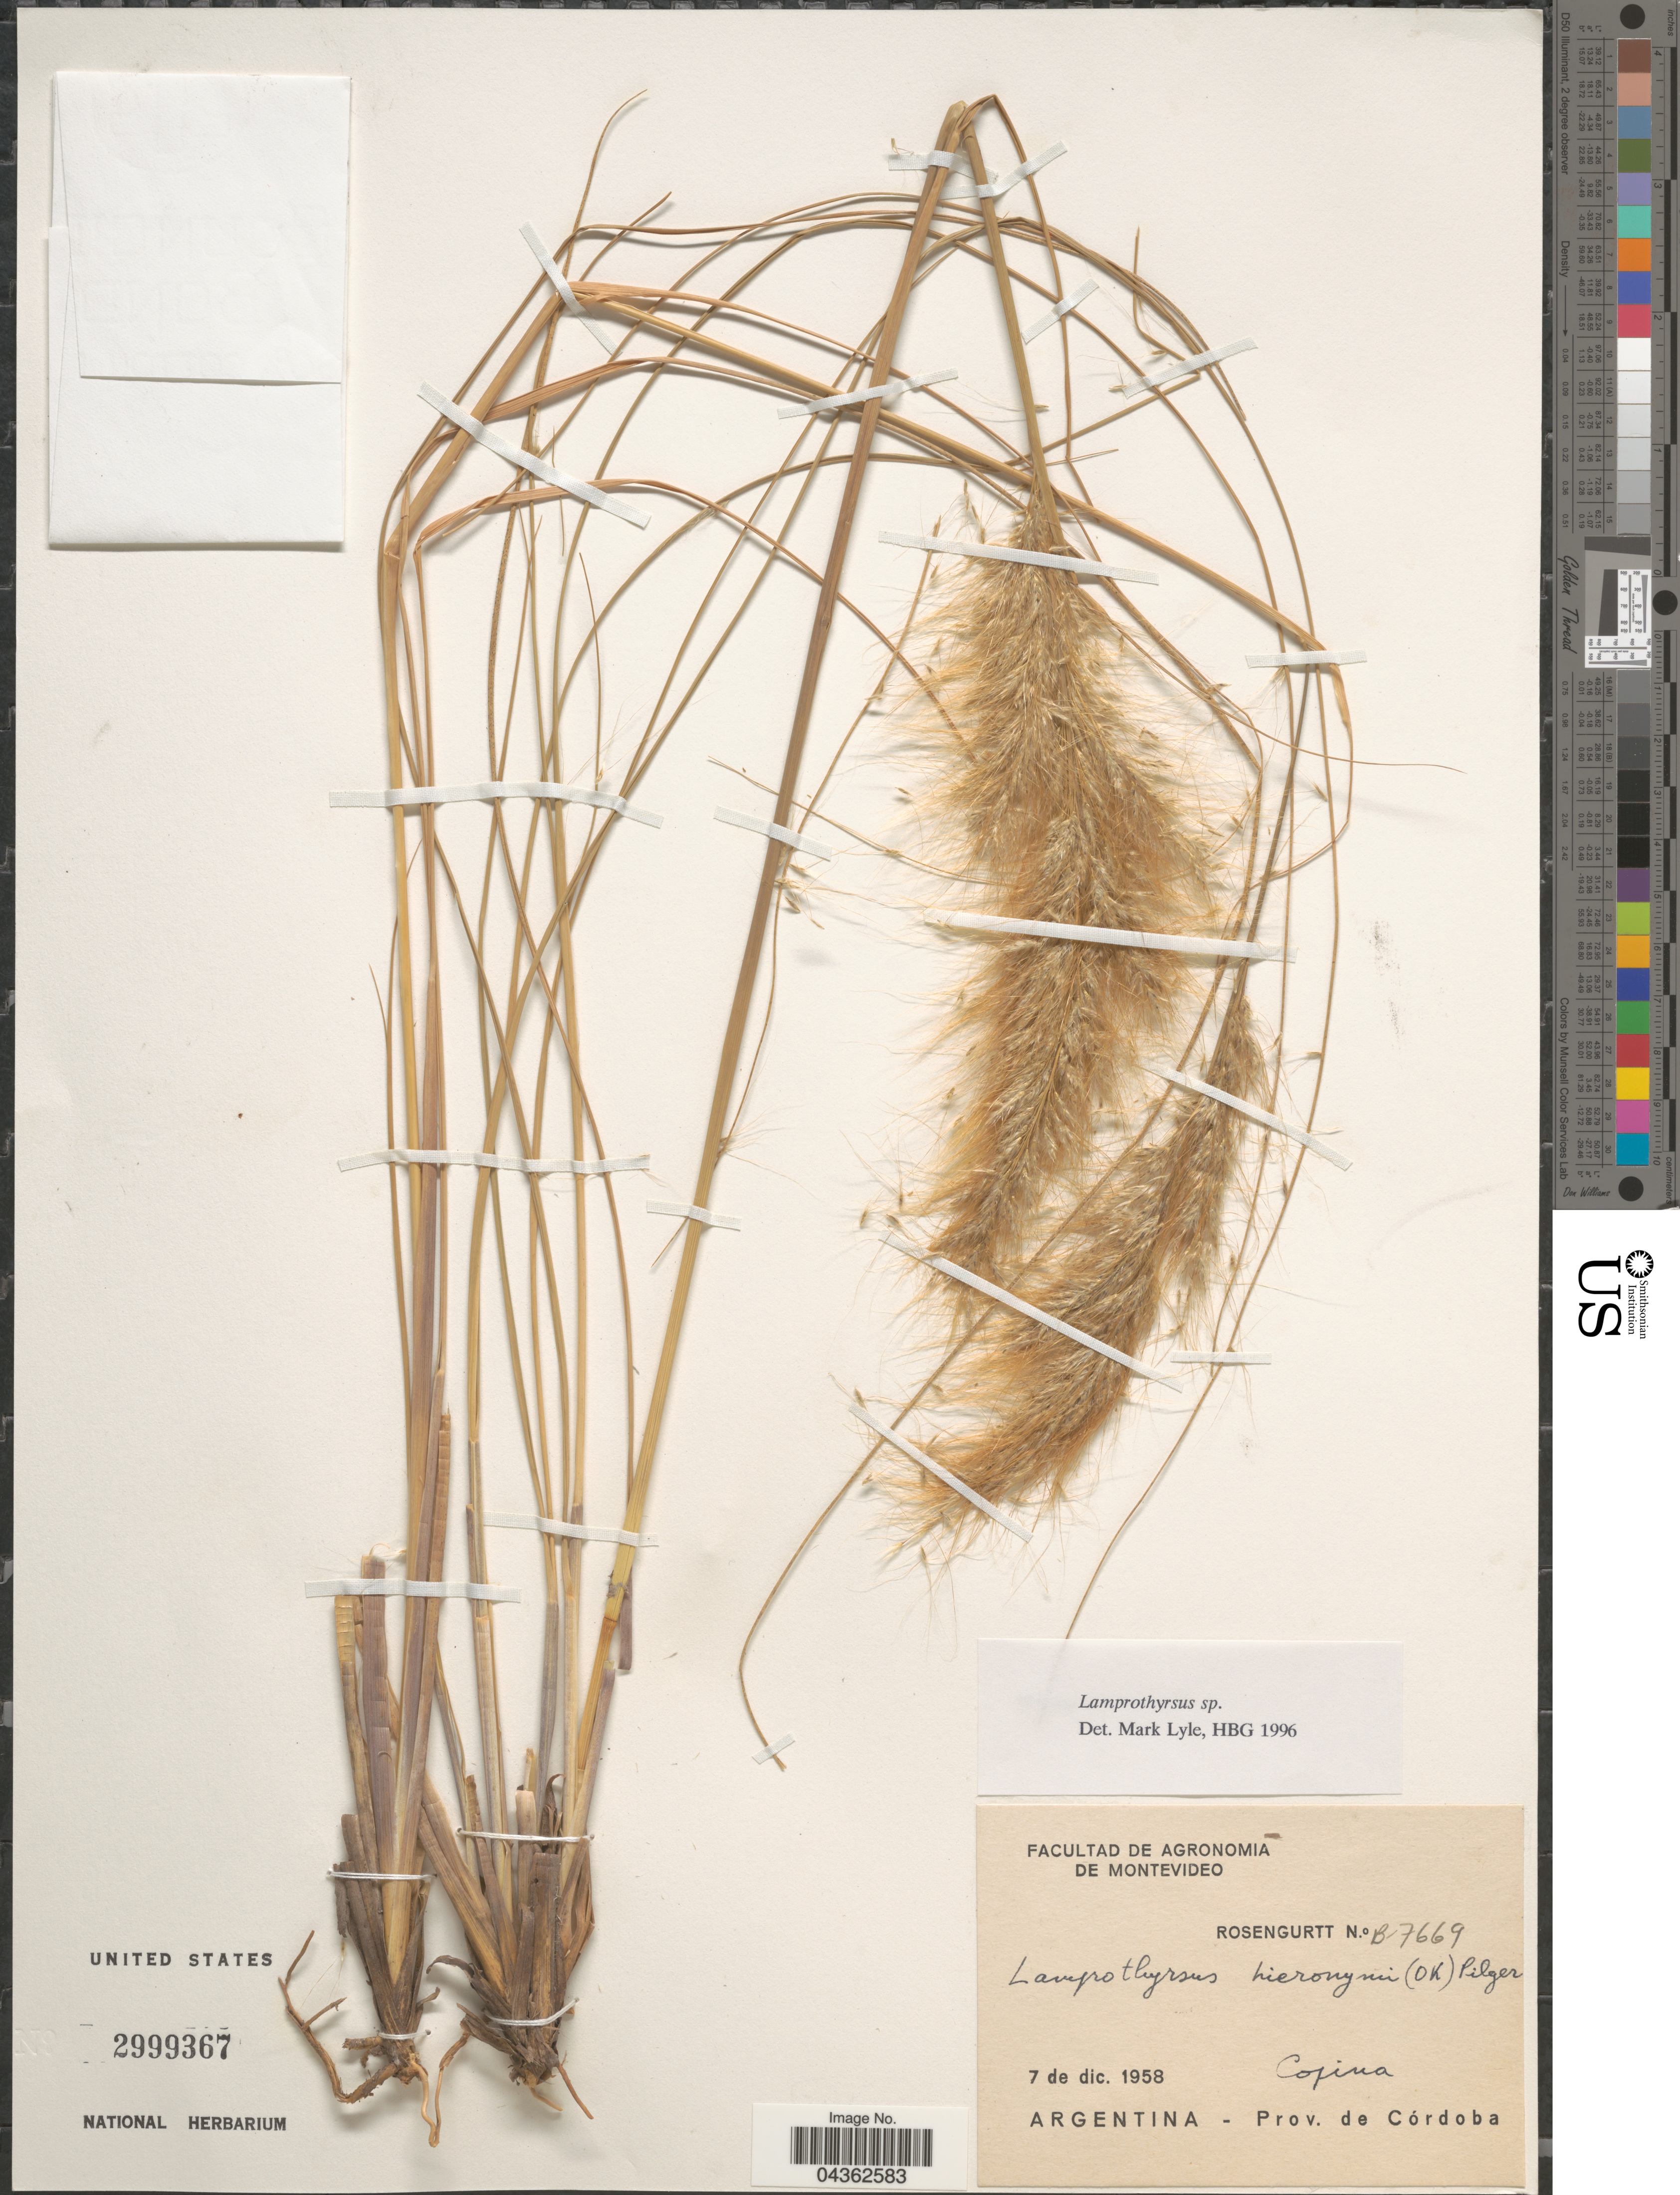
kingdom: Plantae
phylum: Tracheophyta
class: Liliopsida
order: Poales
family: Poaceae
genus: Cortaderia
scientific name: Cortaderia hieronymi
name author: (Kuntze) H.P. Linder & N.P. Barker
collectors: Rosengurtt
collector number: B-7669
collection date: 1958-12-07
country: Argentina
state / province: Cordoba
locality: Copina.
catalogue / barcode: US 2999367